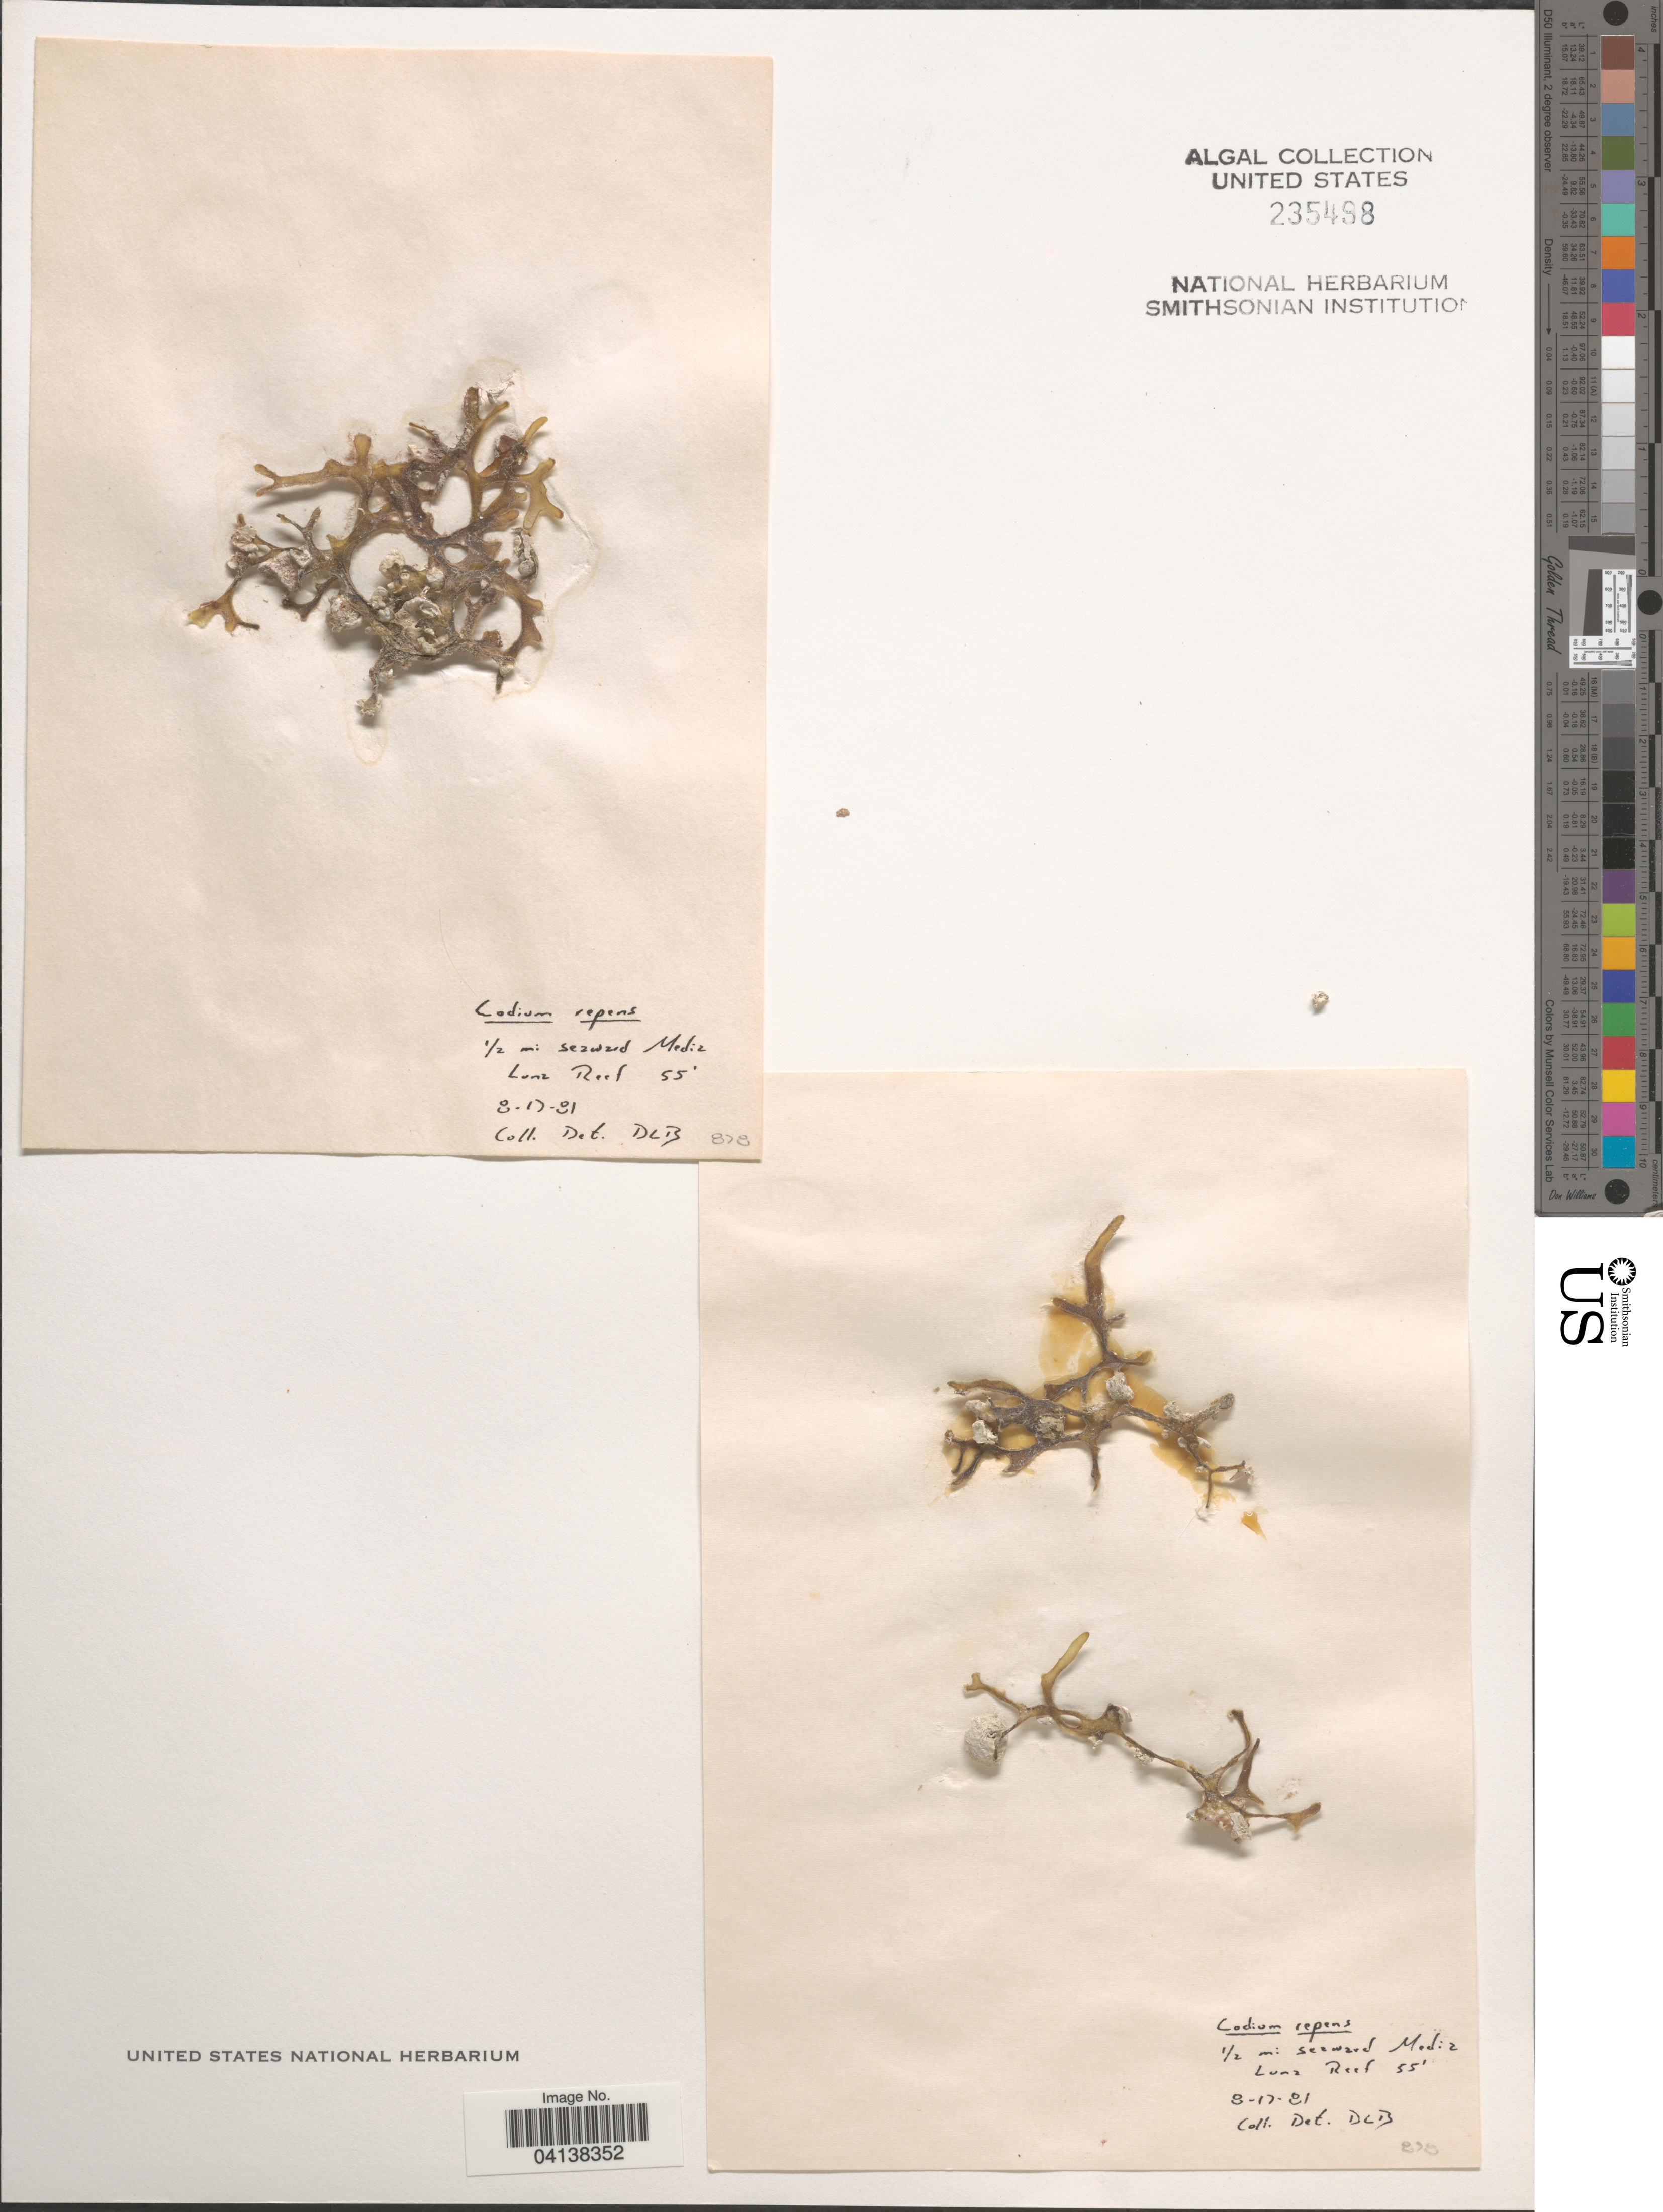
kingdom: Plantae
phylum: Chlorophyta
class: Ulvophyceae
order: Bryopsidales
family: Codiaceae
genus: Codium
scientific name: Codium repens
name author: P. Crouan & H. Crouan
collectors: D. L. B.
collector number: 878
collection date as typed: Transcribed d/m/y: 17/8/81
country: Puerto Rico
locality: ½ mi Seaward Media. Luna Reef.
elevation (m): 17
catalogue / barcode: US 235498